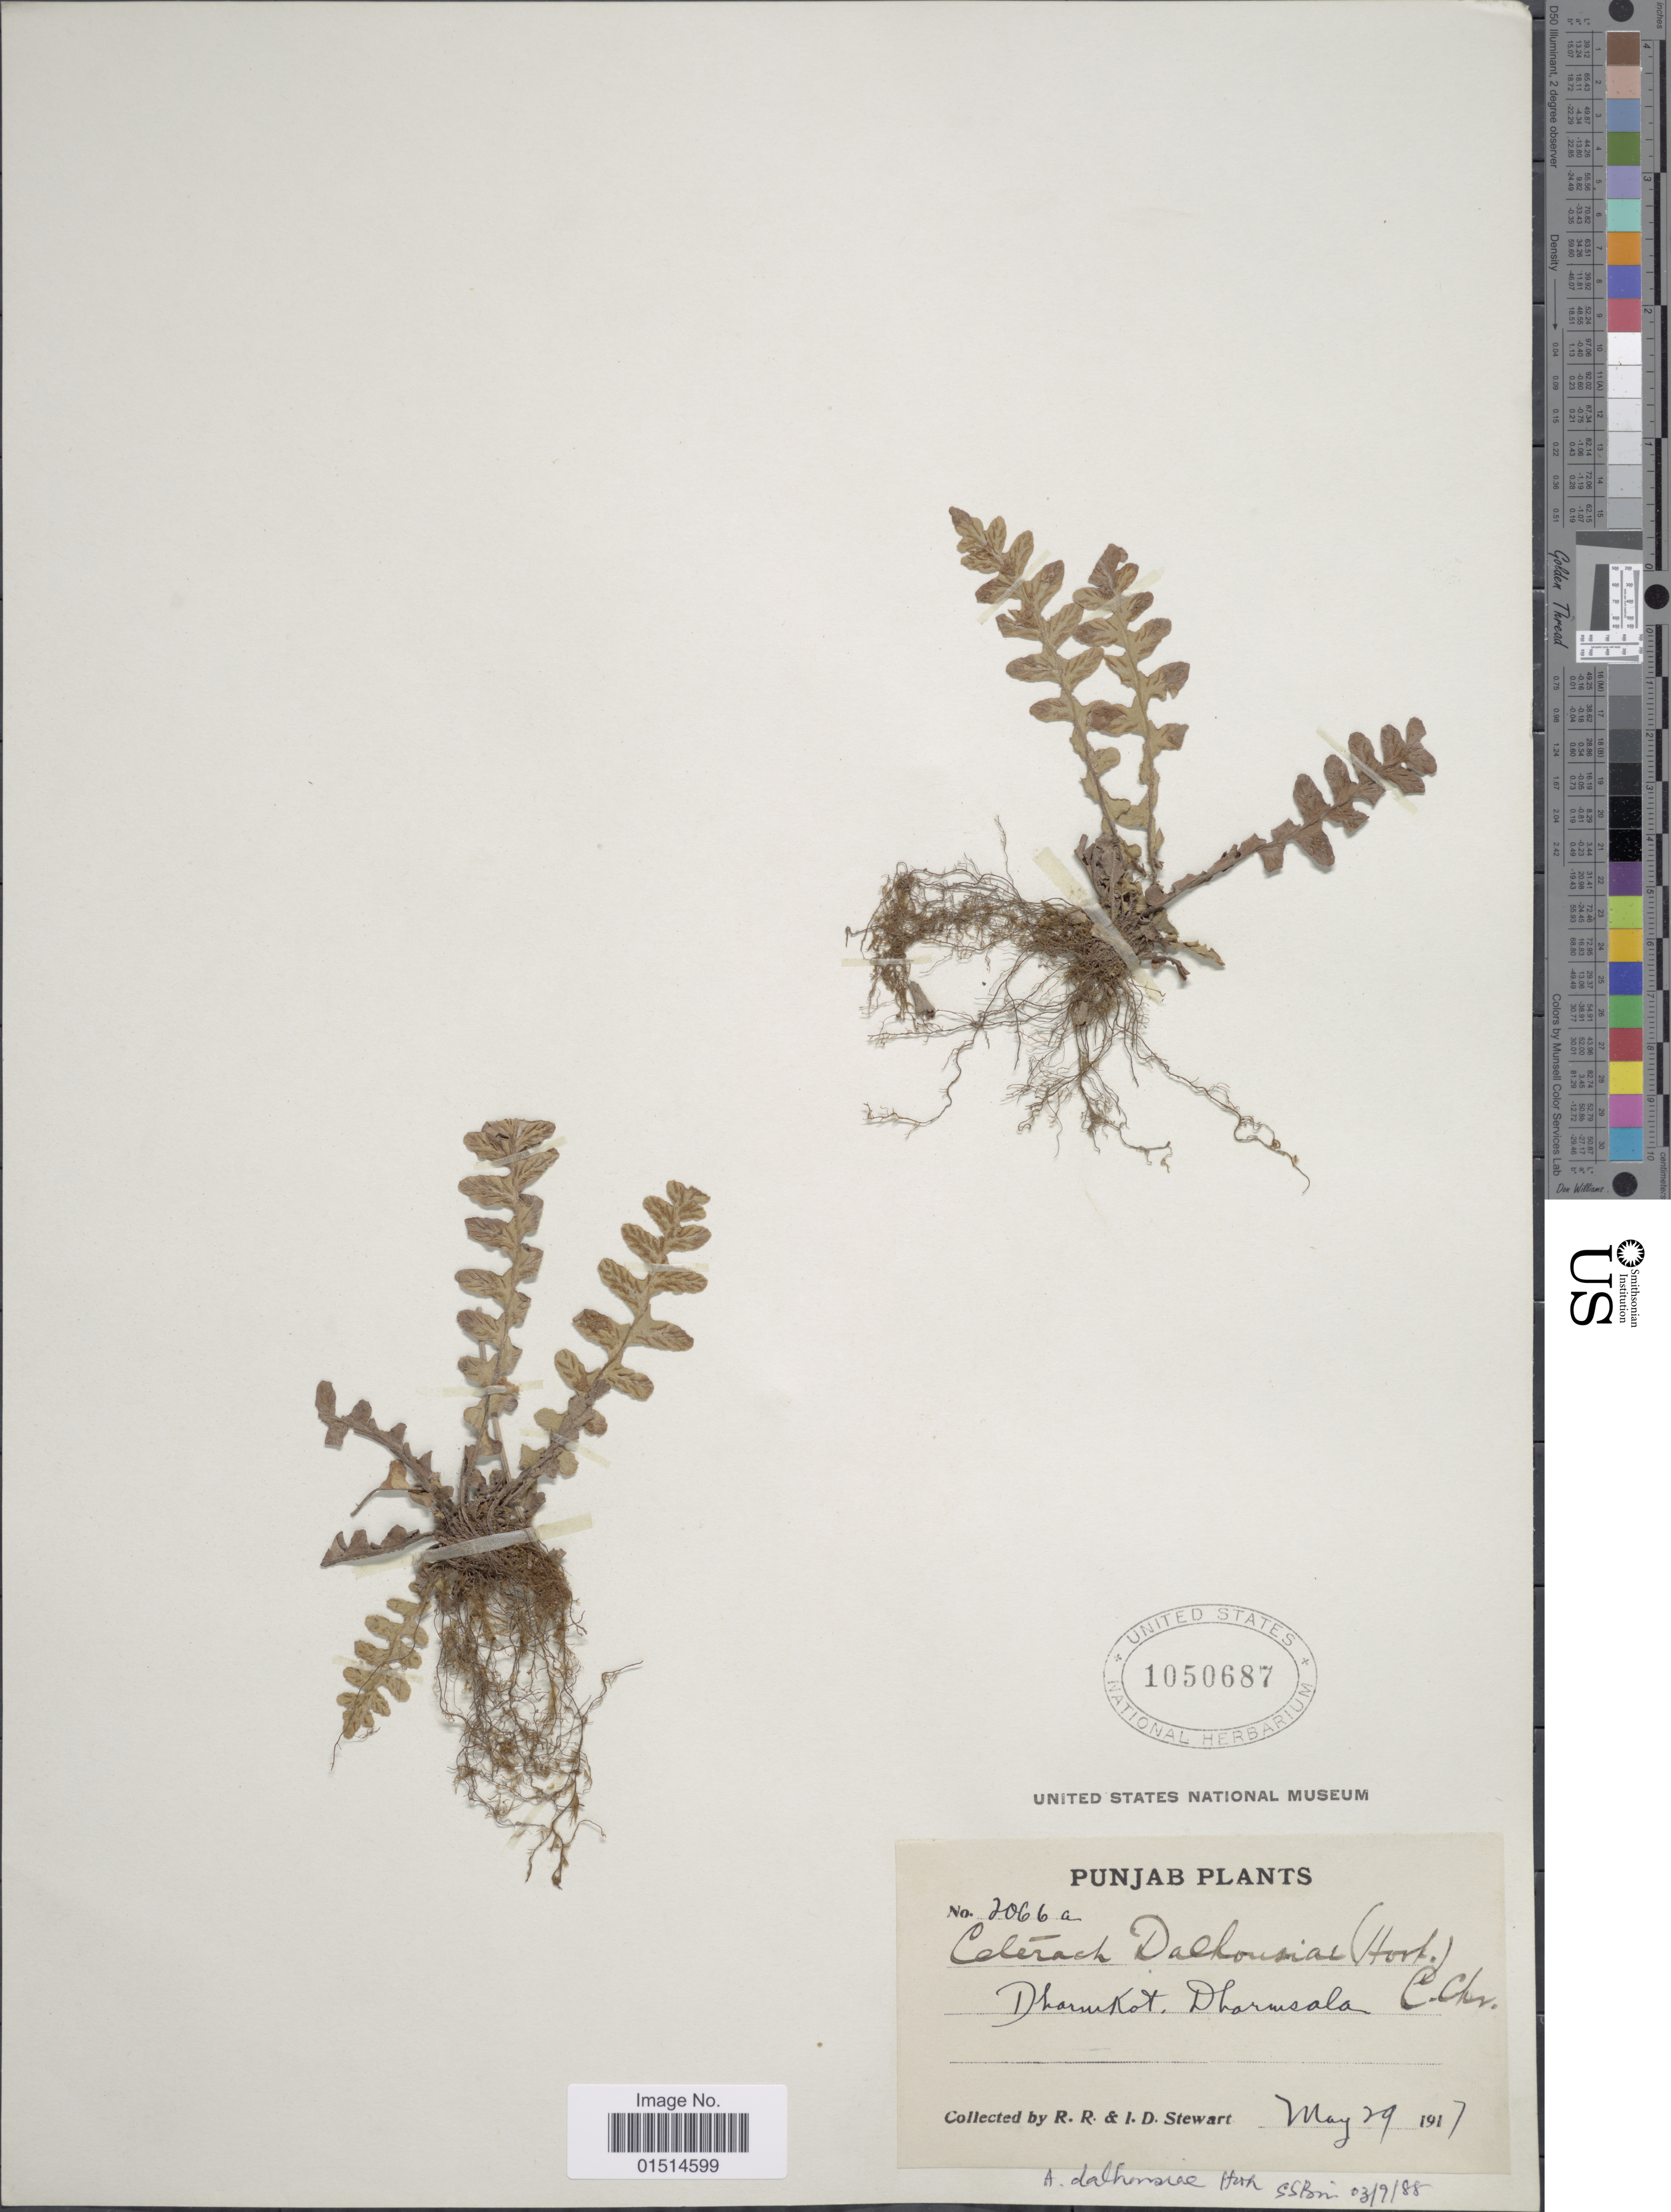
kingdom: Plantae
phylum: Tracheophyta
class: Polypodiopsida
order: Polypodiales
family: Aspleniaceae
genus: Asplenium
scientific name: Asplenium dalhousiae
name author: Hook.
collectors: R. R. Stewart & I. Stewart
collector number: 2066a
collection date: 1917-05-29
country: India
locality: Punjab, Dharamkot, Dharamsala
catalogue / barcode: US 1050687